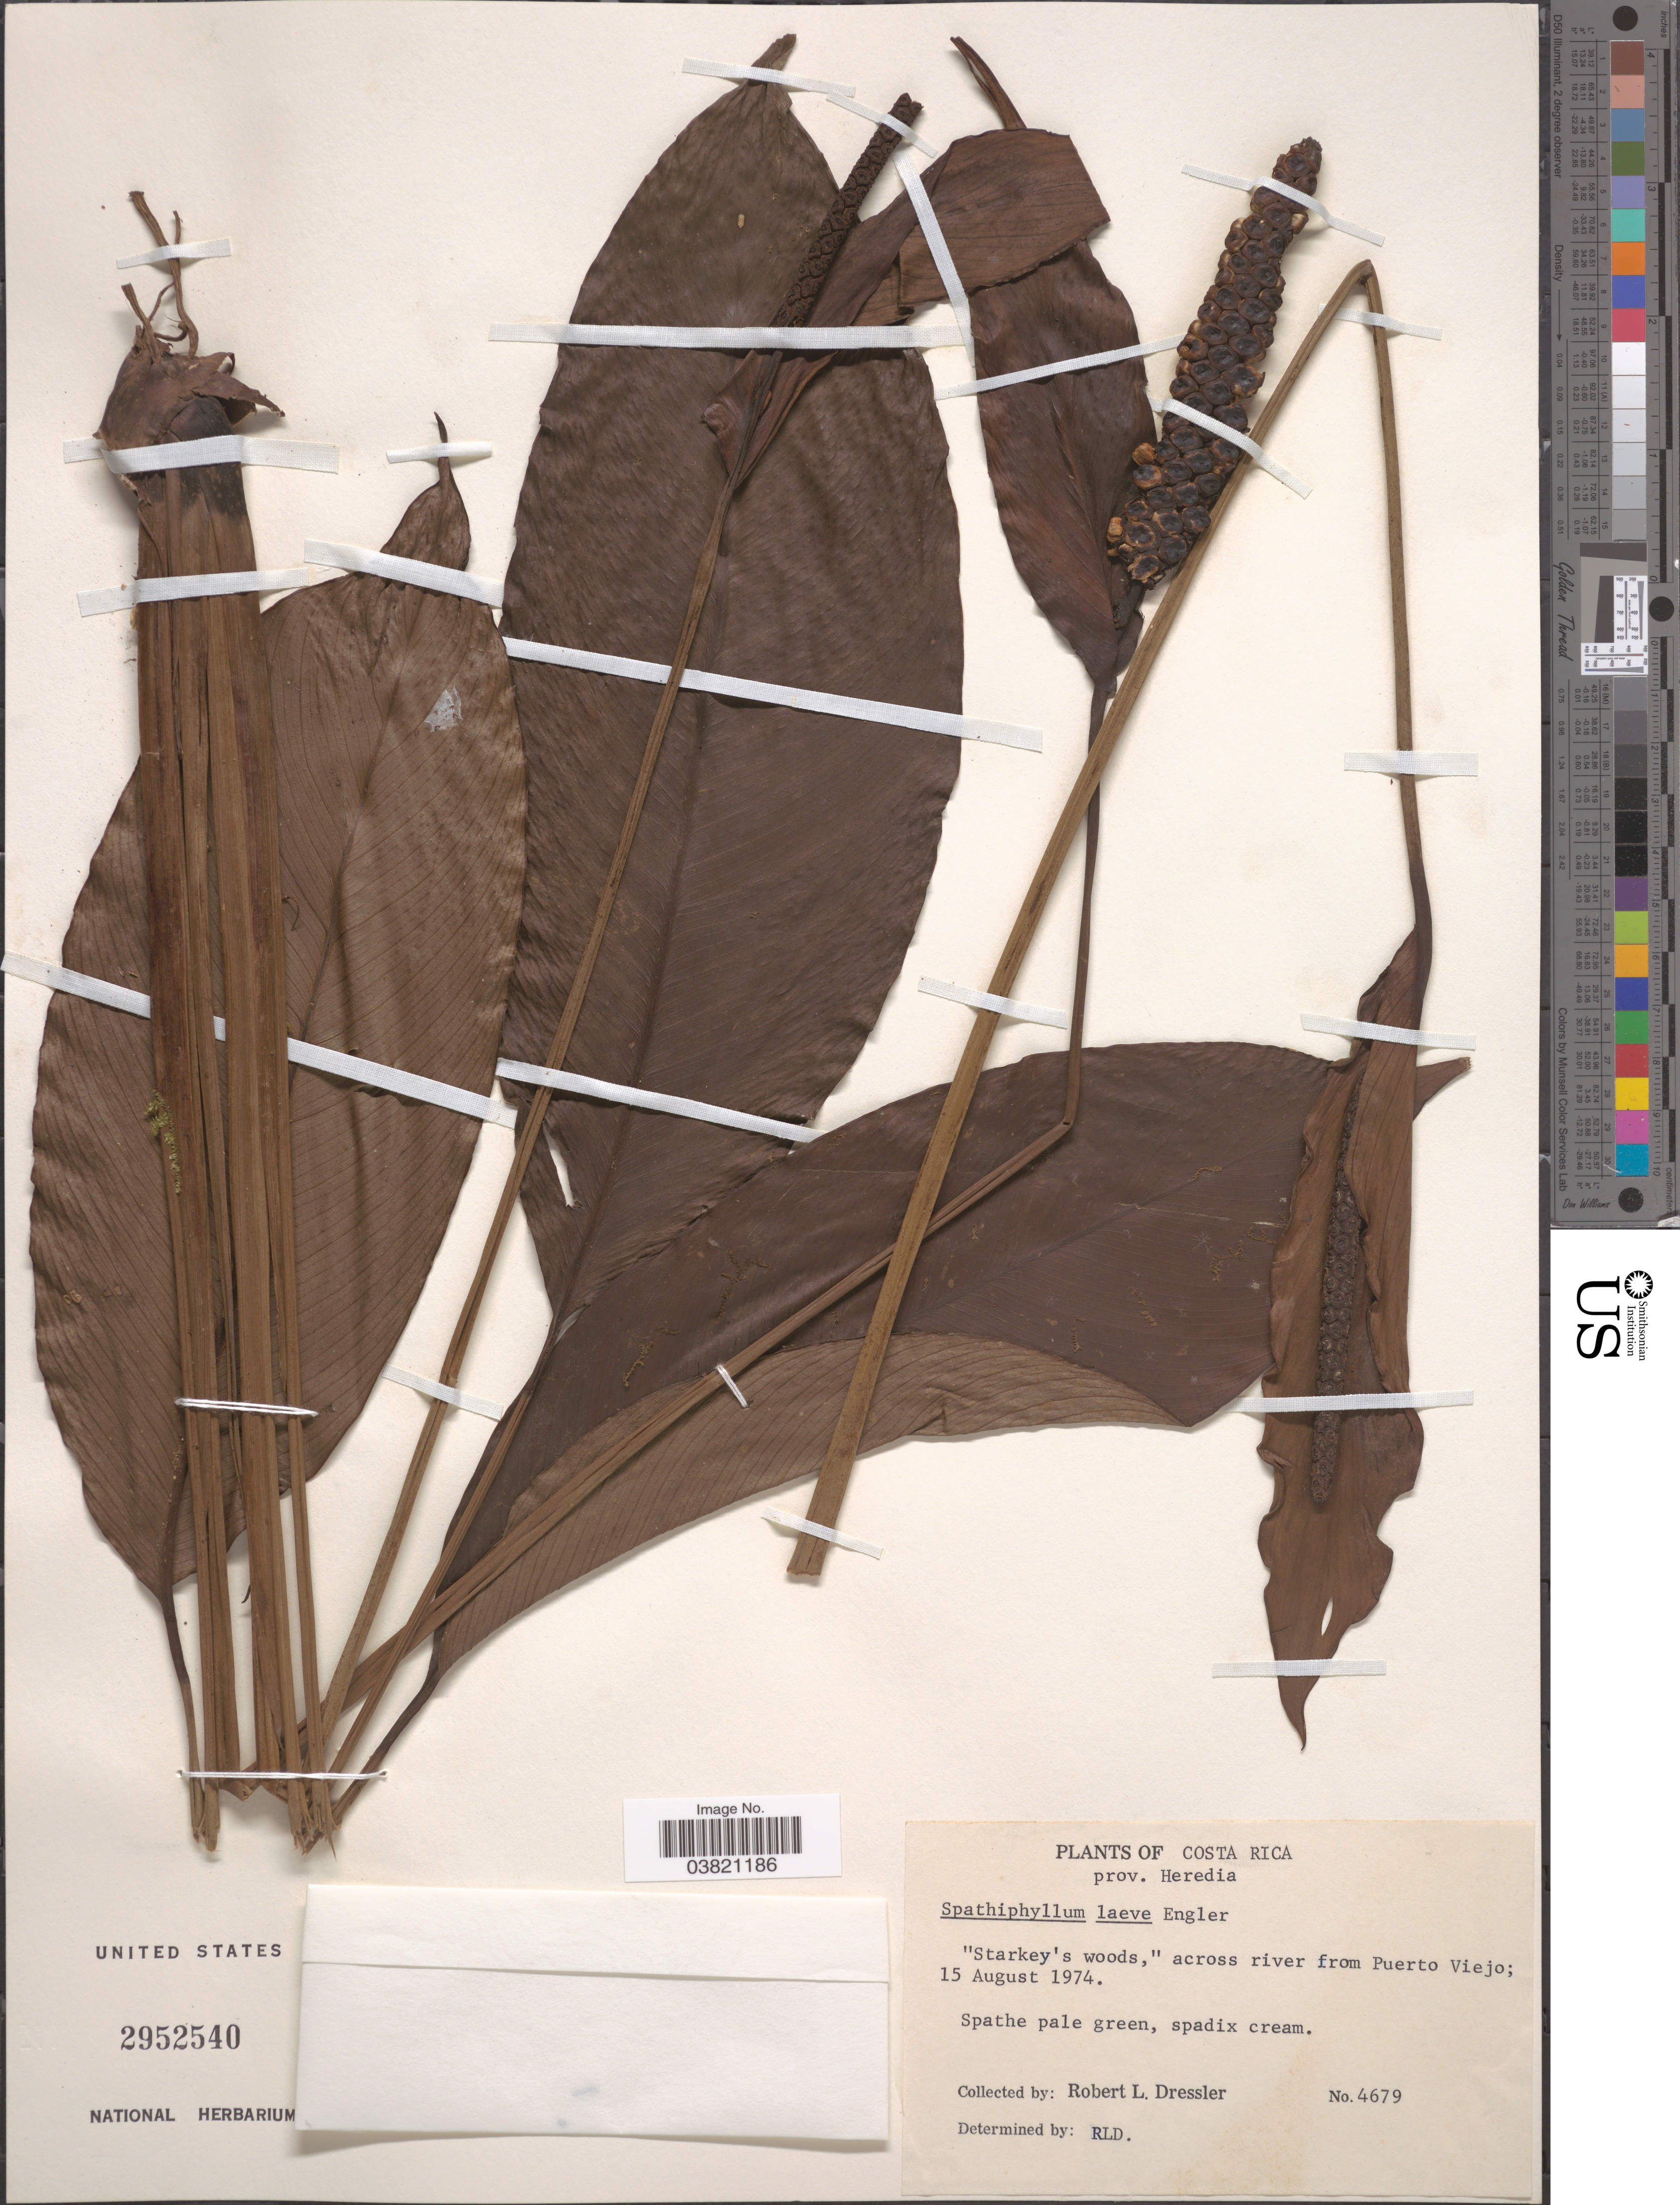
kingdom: Plantae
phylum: Tracheophyta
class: Liliopsida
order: Alismatales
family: Araceae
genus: Spathiphyllum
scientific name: Spathiphyllum laeve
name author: Engl.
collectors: R. Dressler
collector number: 4679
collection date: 1974-08-15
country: Costa Rica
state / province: Heredia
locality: Across river from Puerto Viejo.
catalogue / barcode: US 2952540